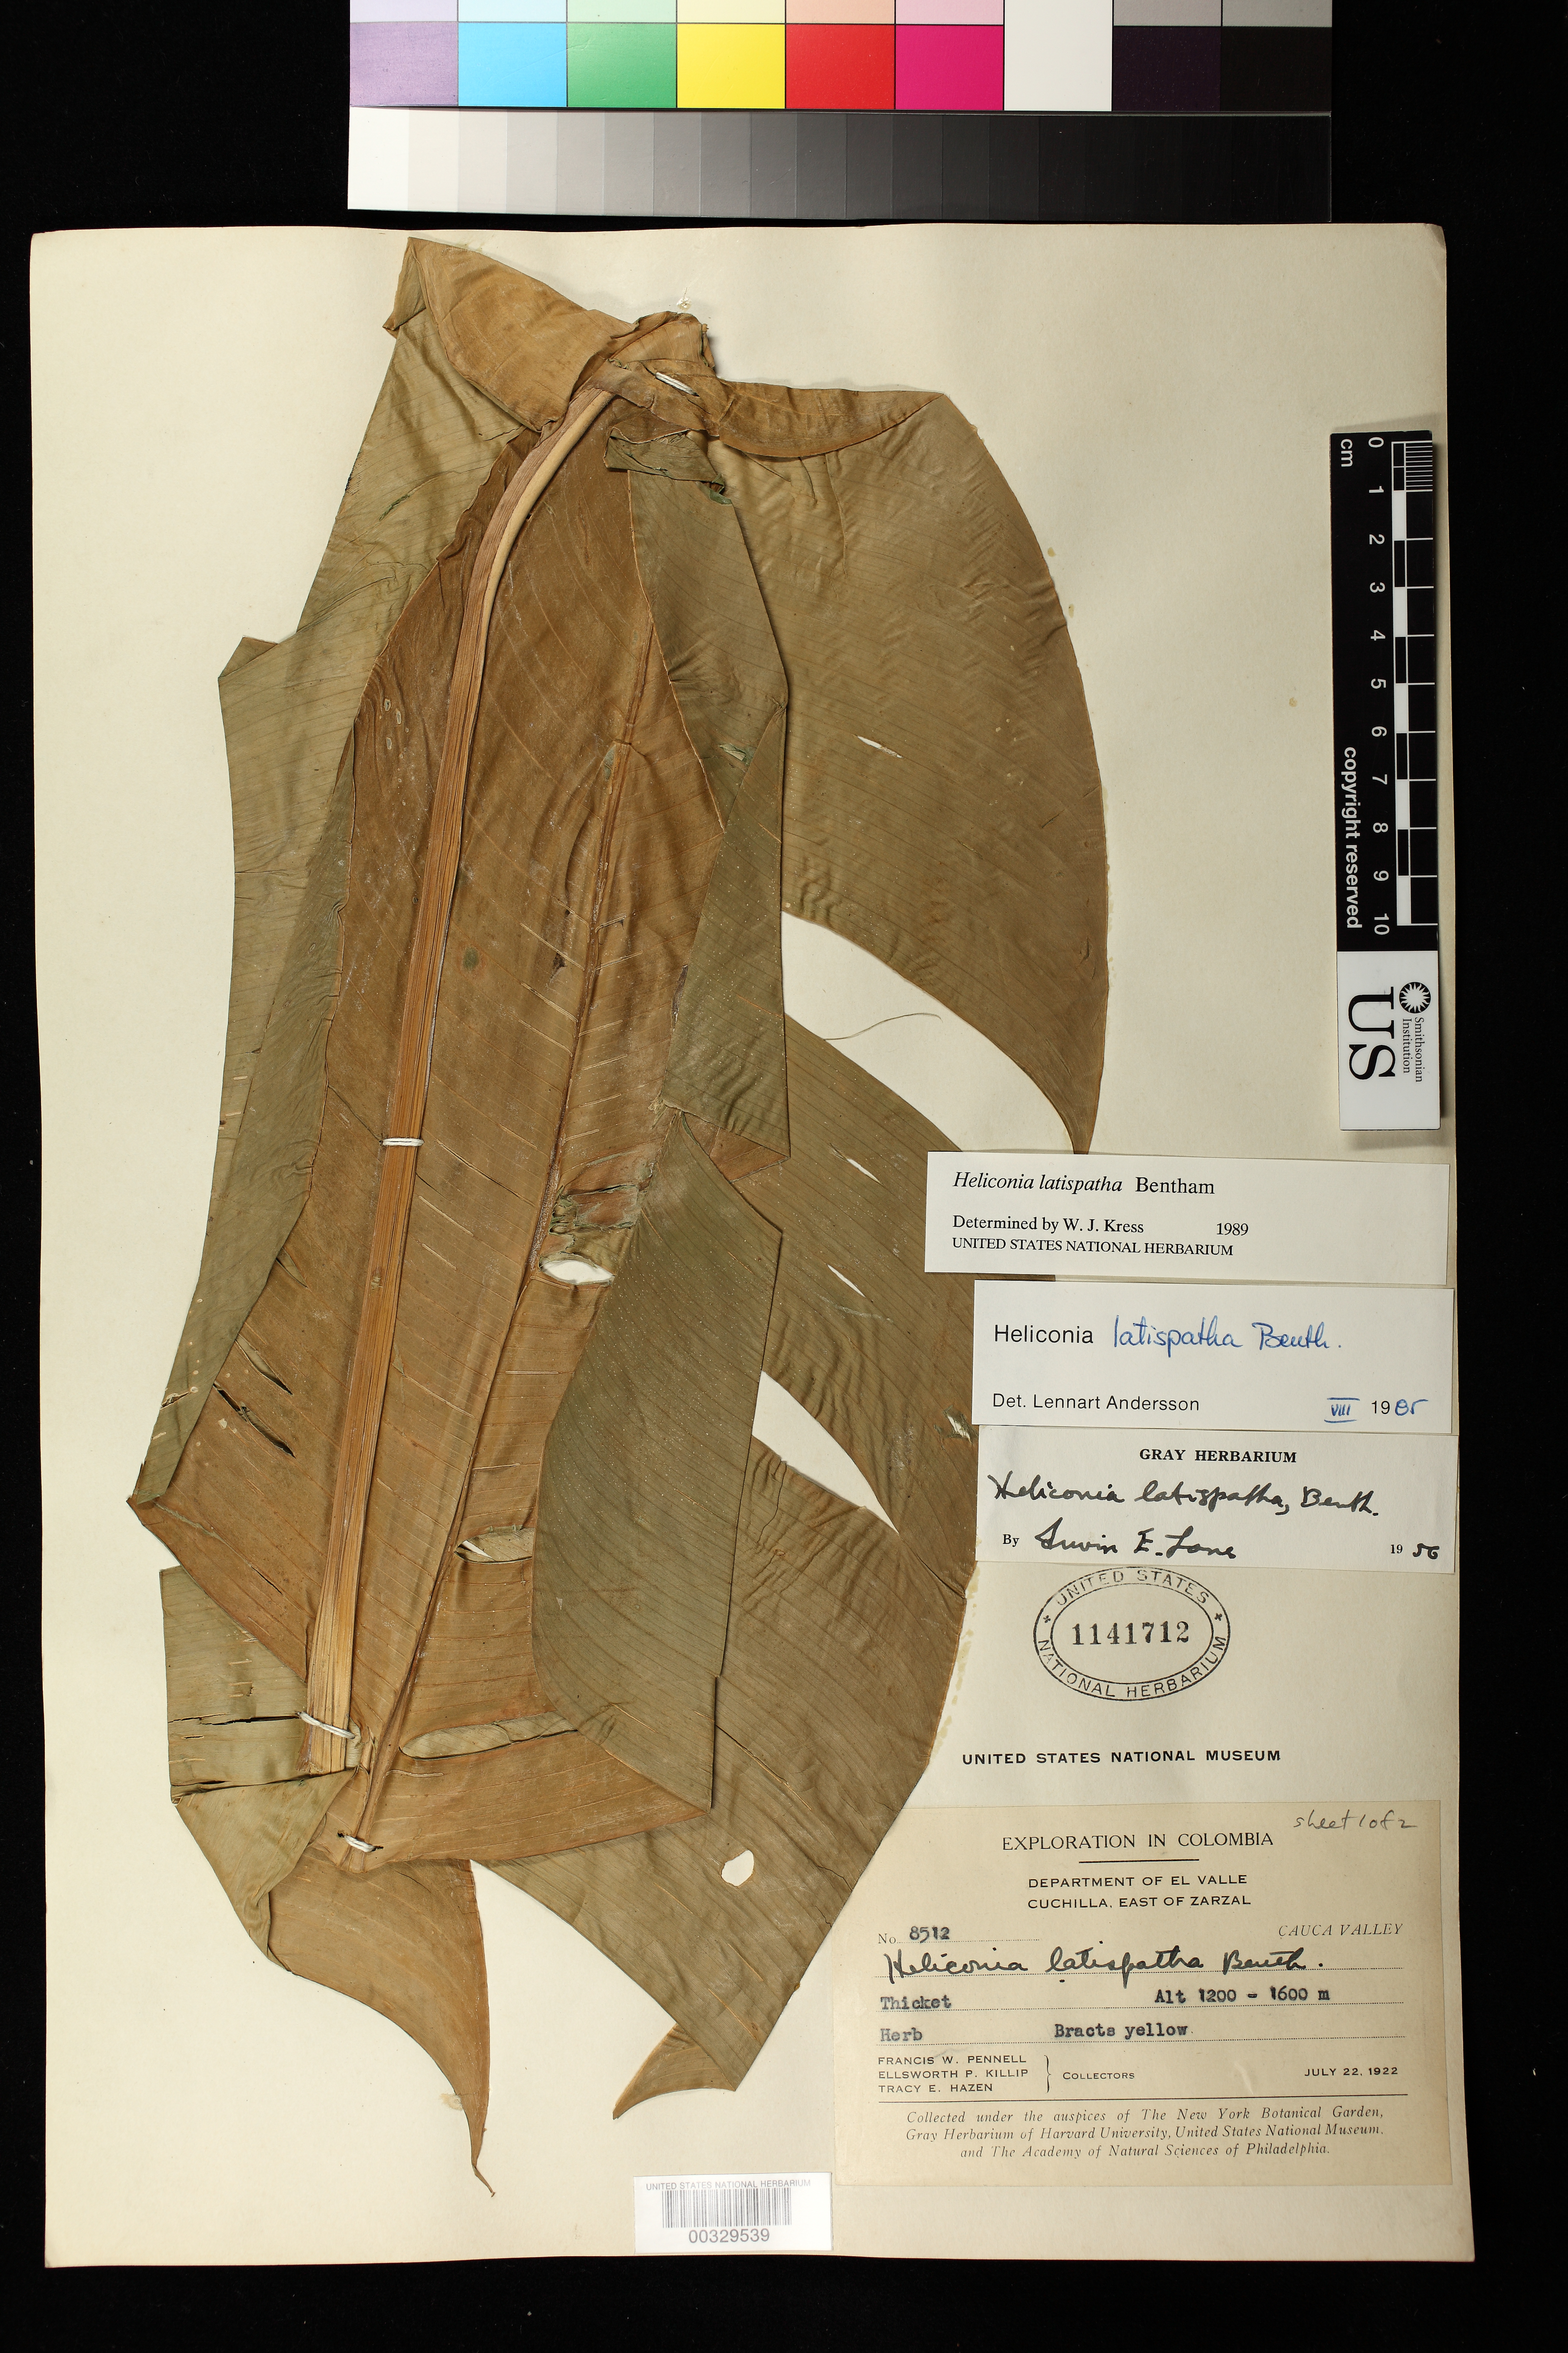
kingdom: Plantae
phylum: Tracheophyta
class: Liliopsida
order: Zingiberales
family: Heliconiaceae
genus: Heliconia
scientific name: Heliconia latispatha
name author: Benth.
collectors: F. W. Pennell, E. P. Killip & T. E. Hazen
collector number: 8512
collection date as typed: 22 Jul 1922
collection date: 1922-07-22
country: Colombia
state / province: Valle del Cauca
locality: Cuchilla, E of Zarzal, Cauca Valley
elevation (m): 1200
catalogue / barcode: US 1141712